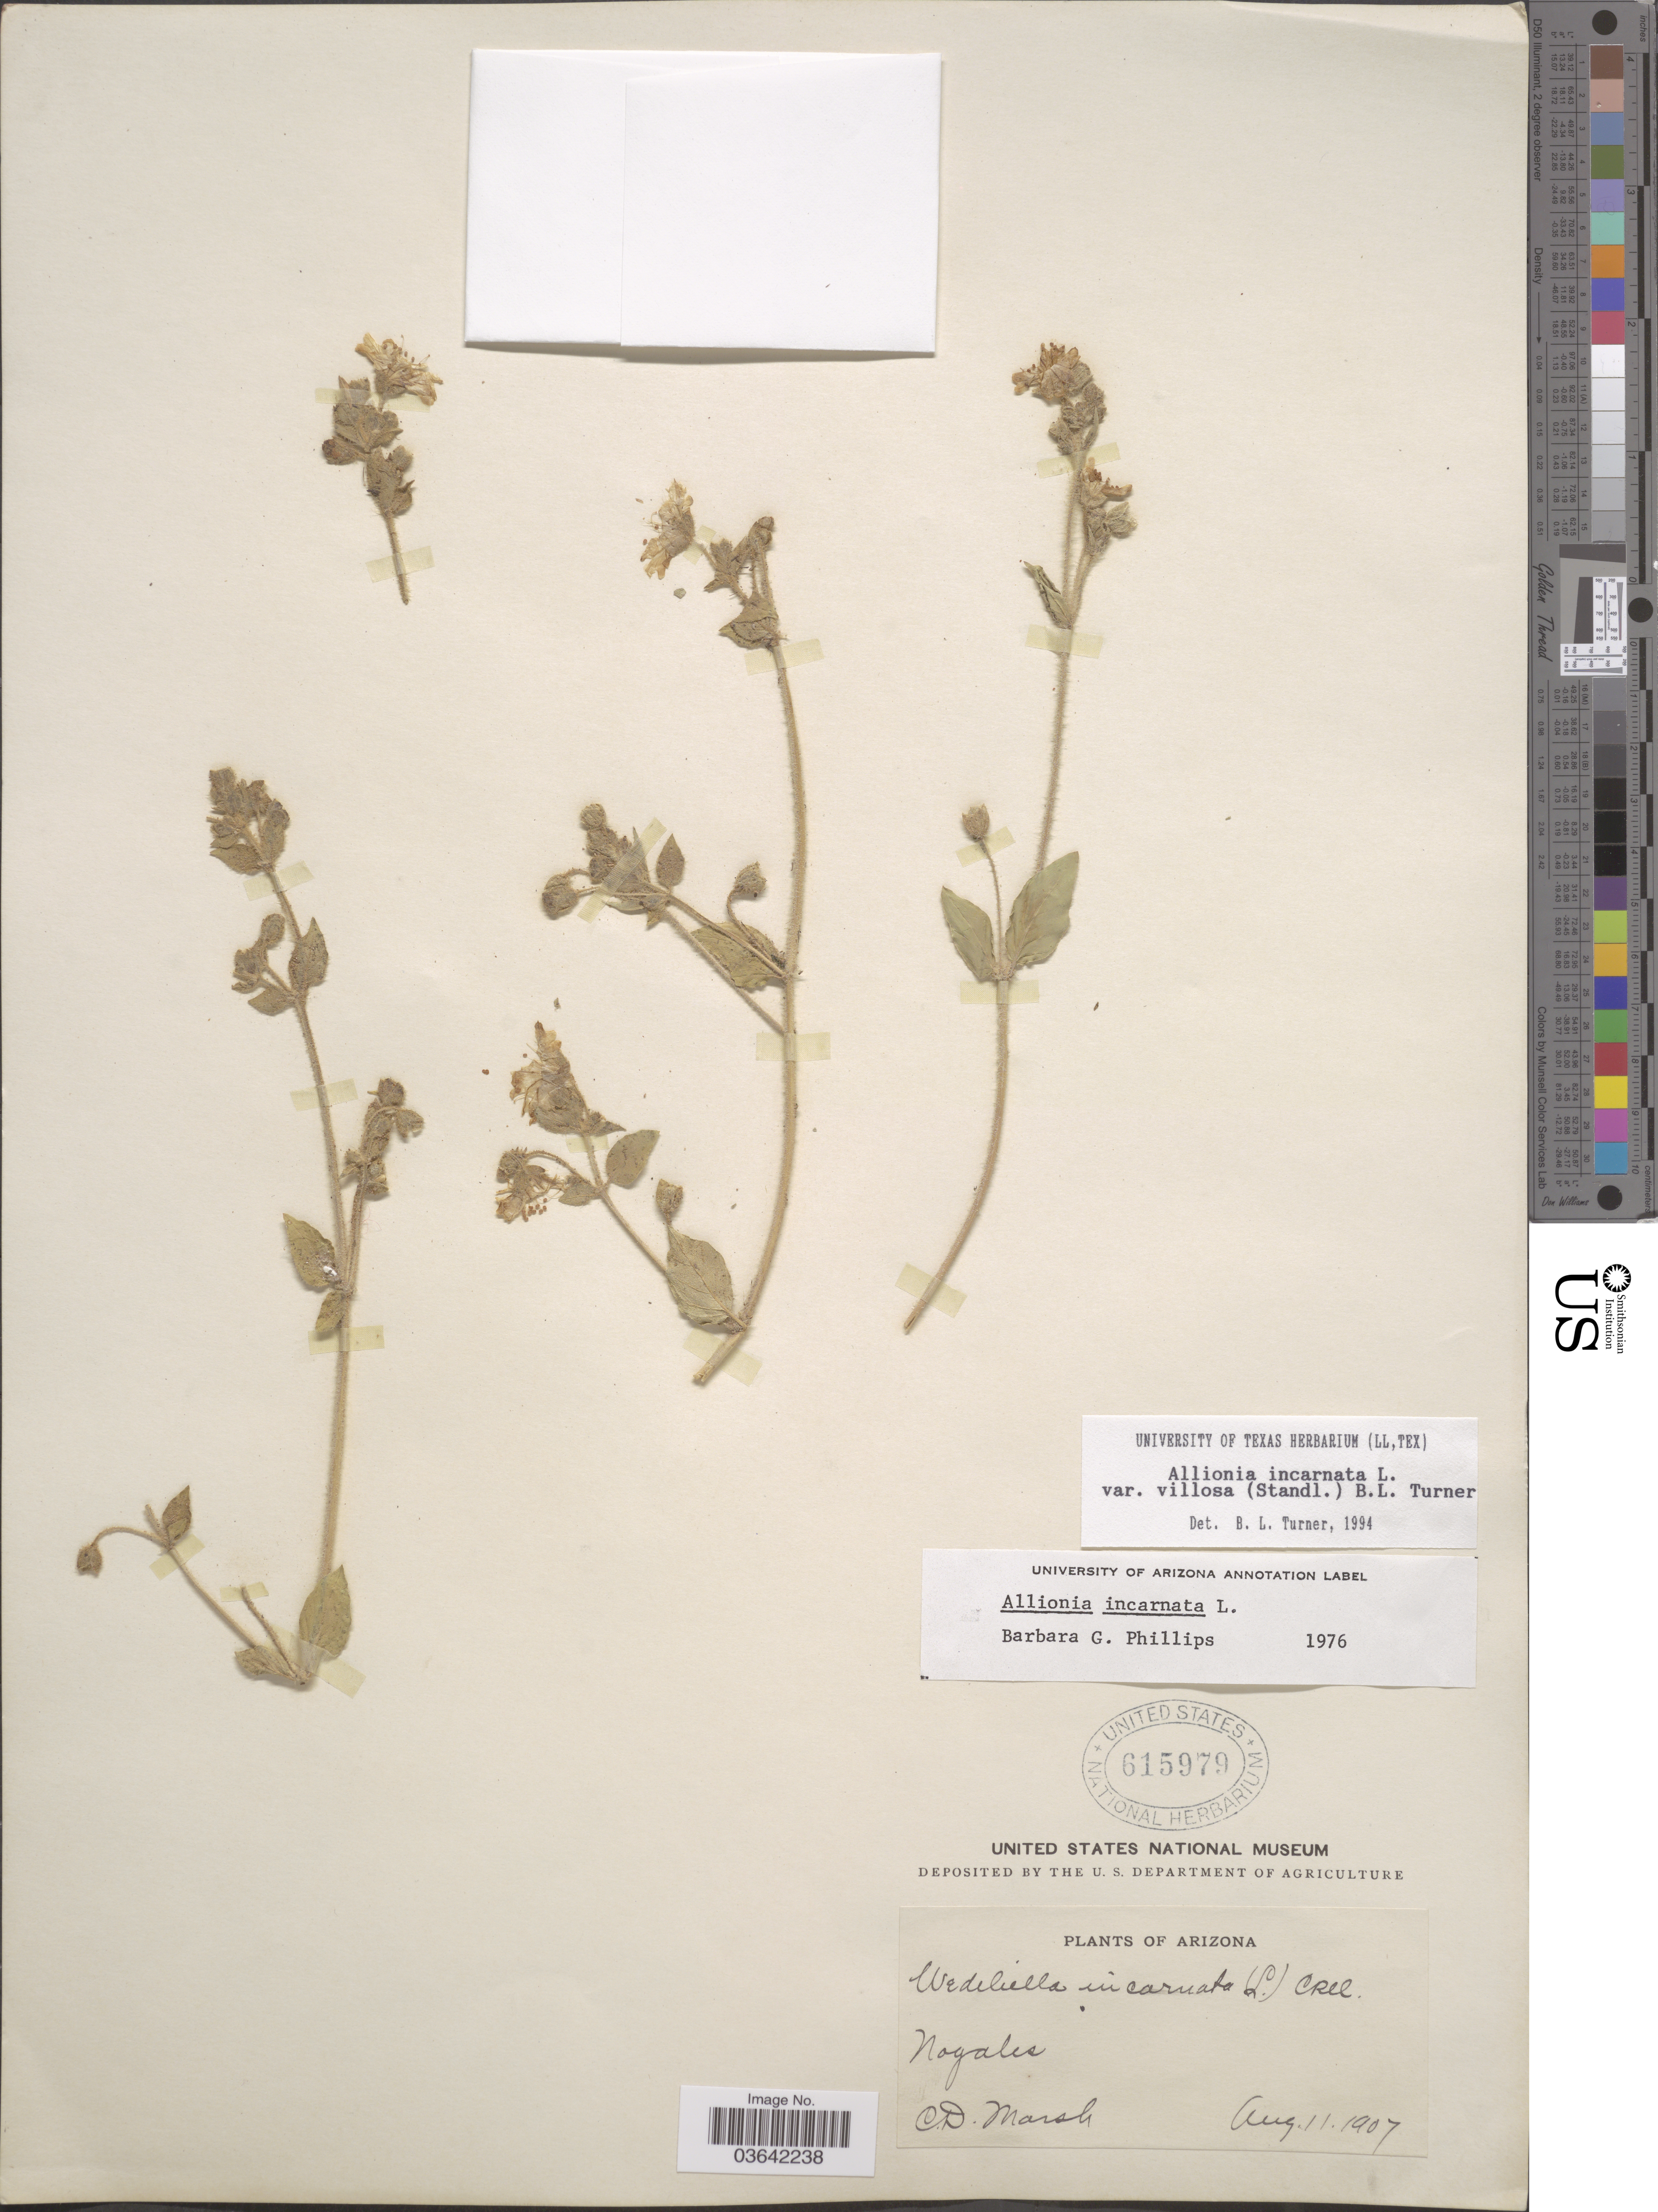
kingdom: Plantae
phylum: Tracheophyta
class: Magnoliopsida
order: Caryophyllales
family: Nyctaginaceae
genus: Allionia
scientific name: Allionia incarnata var. villosa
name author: (Standl.) B.L. Turner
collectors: C. D. Marsh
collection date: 1907-08-11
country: United States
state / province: Arizona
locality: Nogales.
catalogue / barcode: US 615979